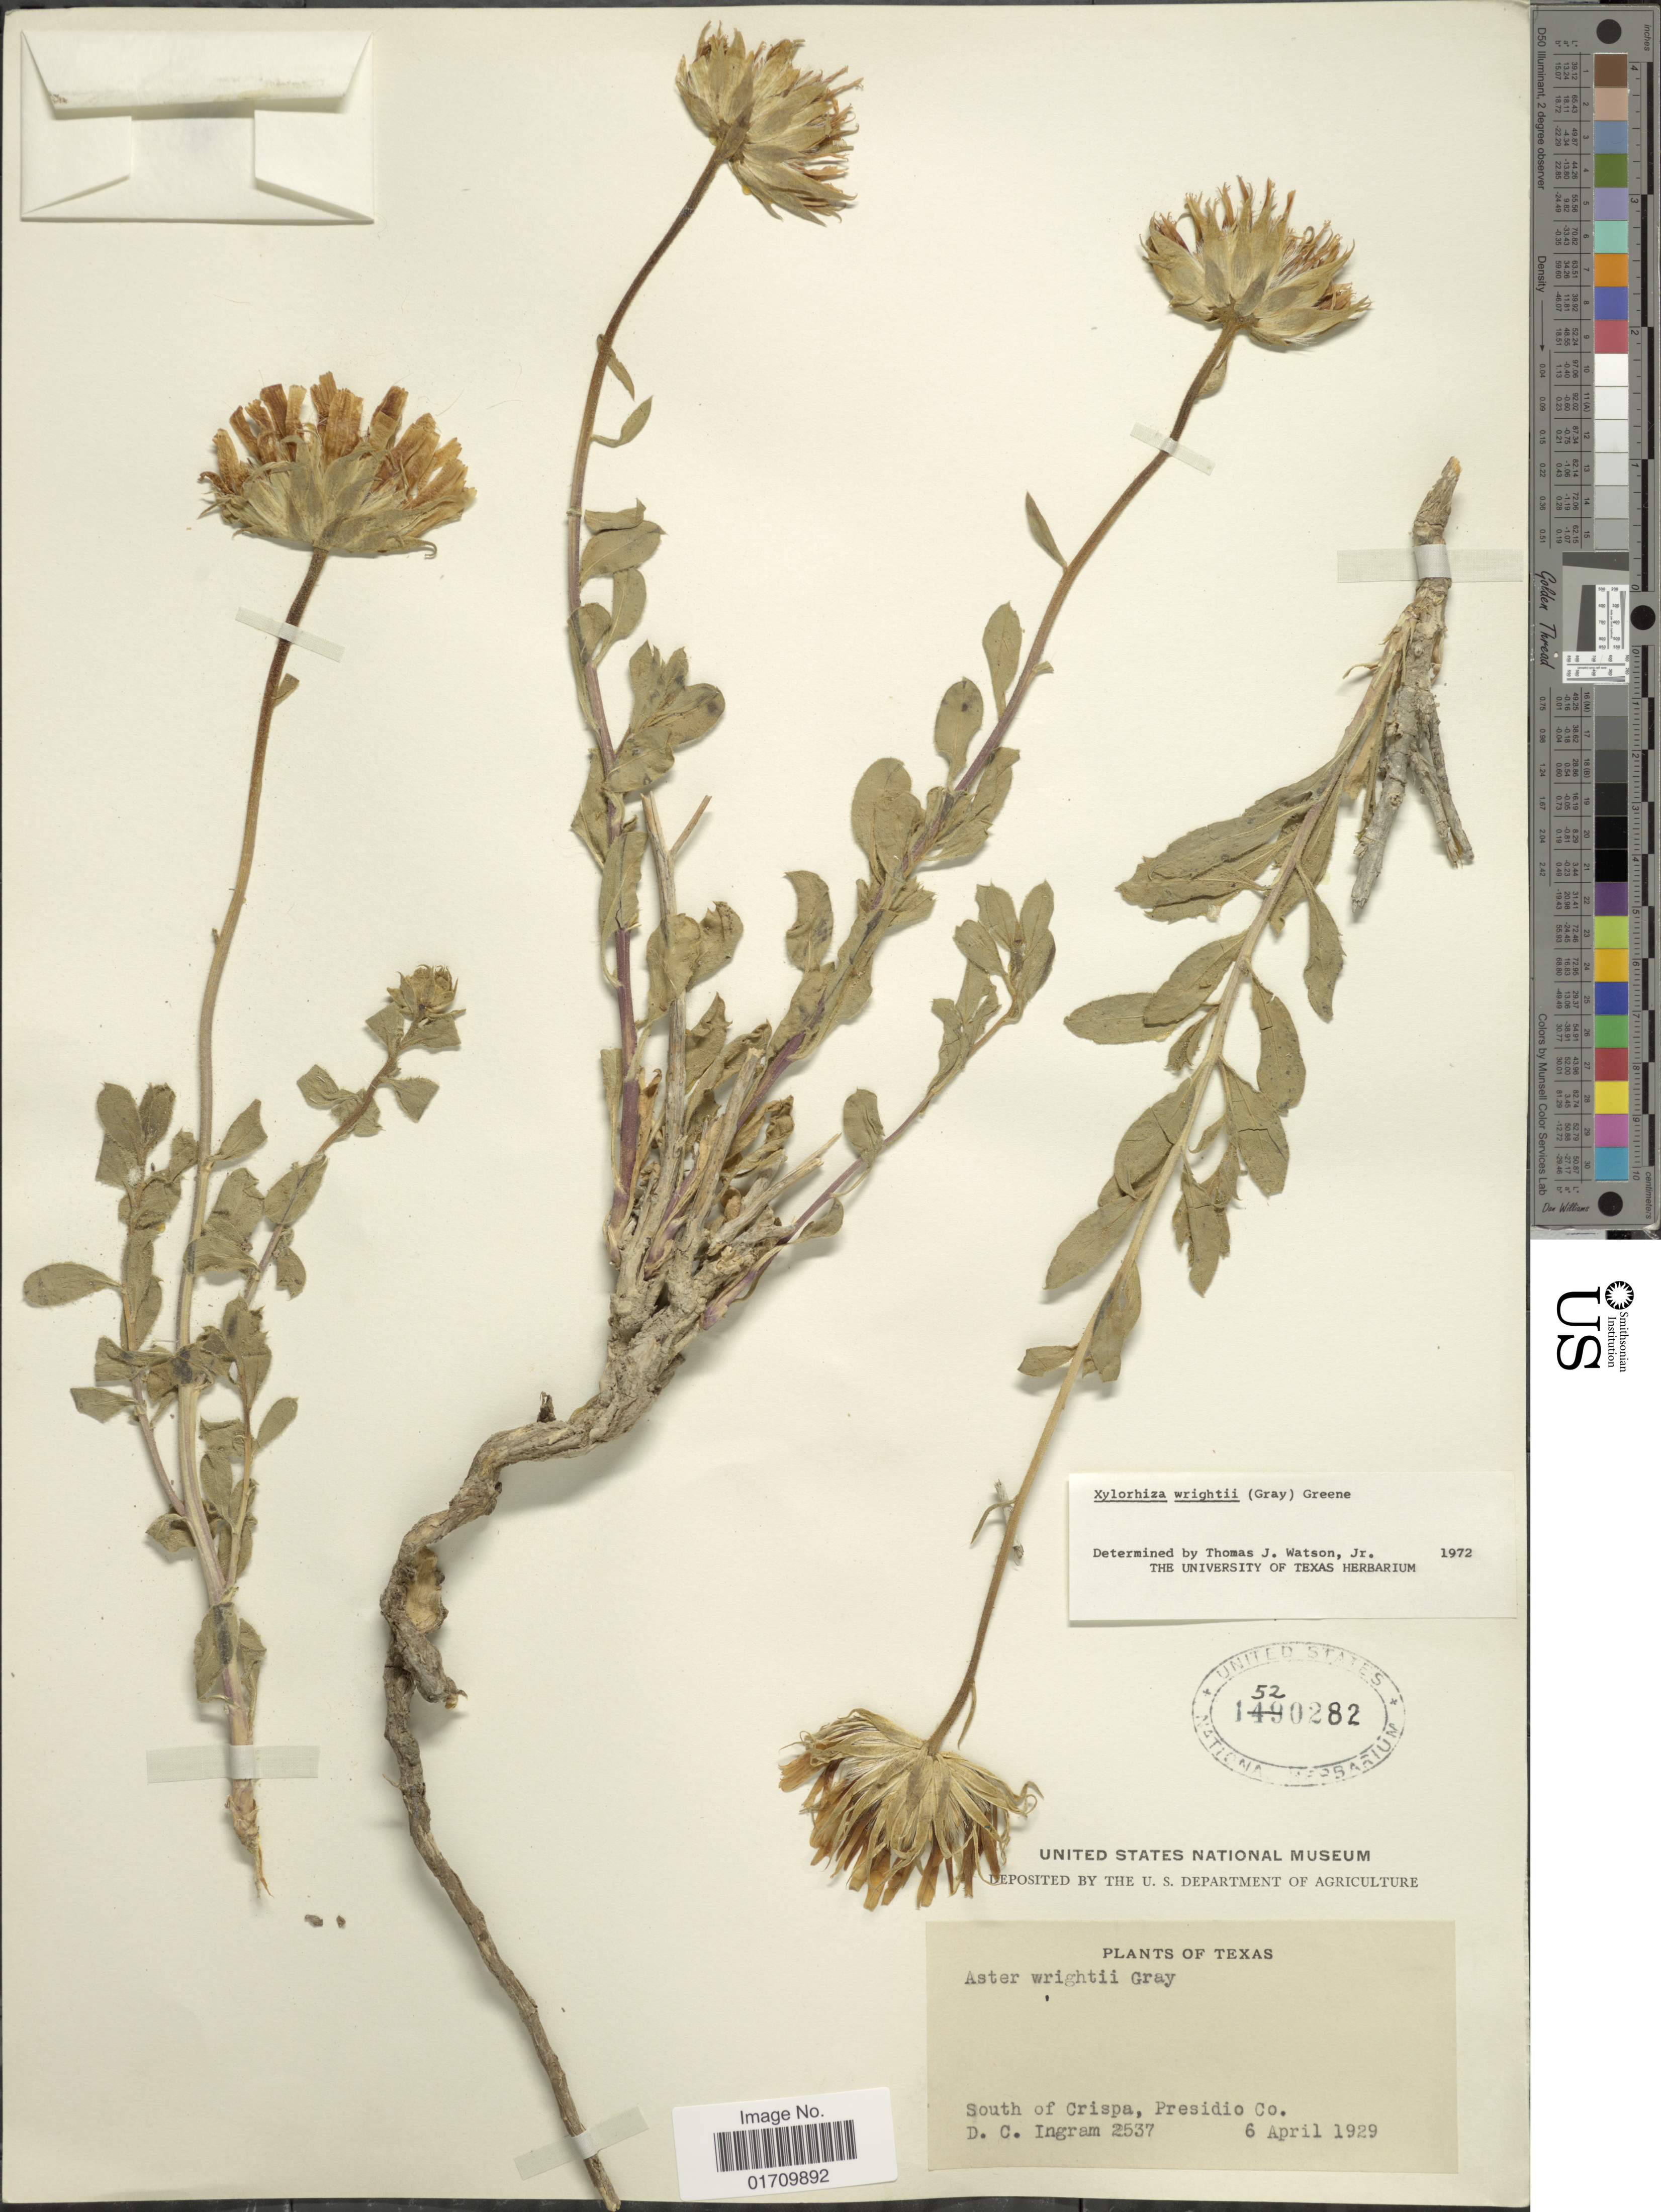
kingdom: Plantae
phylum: Tracheophyta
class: Magnoliopsida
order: Asterales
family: Asteraceae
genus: Xylorhiza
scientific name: Xylorhiza wrightii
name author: (A. Gray) Greene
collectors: D. C. Ingram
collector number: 2537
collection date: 1929-04-06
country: United States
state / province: Texas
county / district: Presidio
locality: South of Crispa.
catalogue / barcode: US 1520282